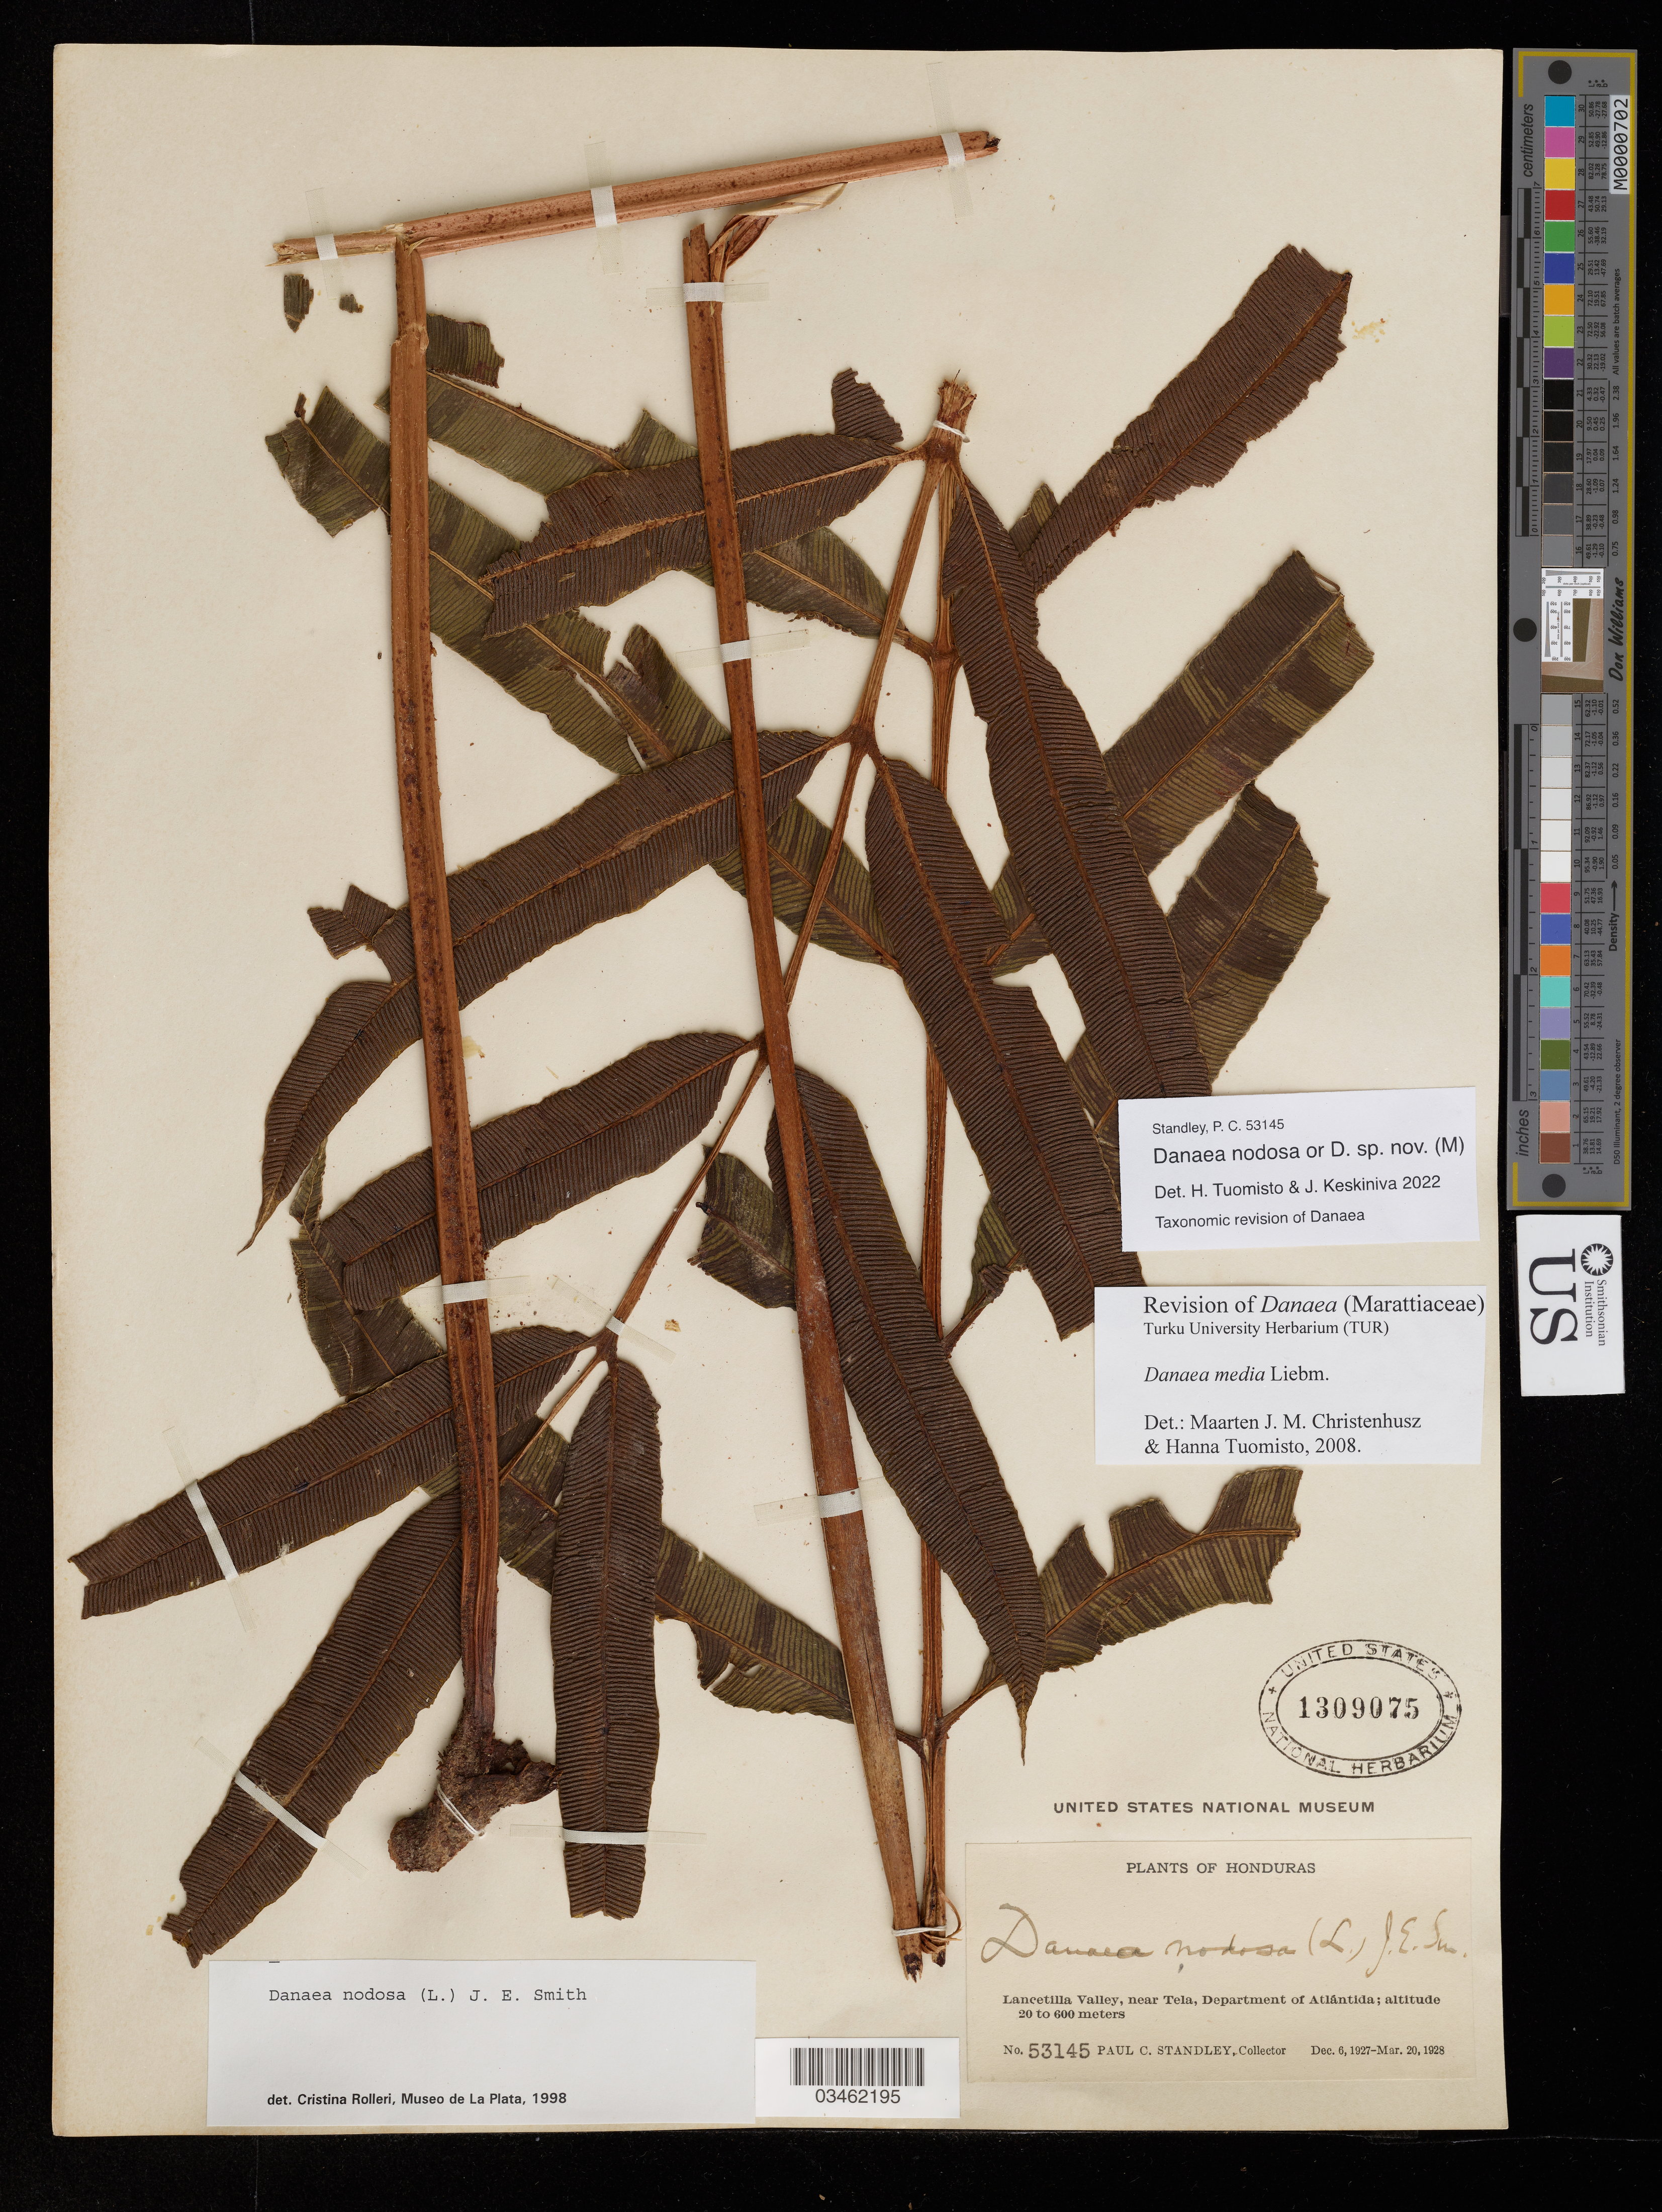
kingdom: Plantae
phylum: Tracheophyta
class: Polypodiopsida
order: Marattiales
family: Marattiaceae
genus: Danaea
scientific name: Danaea nodosa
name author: (L.) Sm.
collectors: P. C. Standley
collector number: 53145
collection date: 1927-12-06/1928-03-20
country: Honduras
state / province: Atlantida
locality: Lancetilla Valley, near Tela, Department of Atlántida.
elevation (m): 20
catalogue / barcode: US 1309075